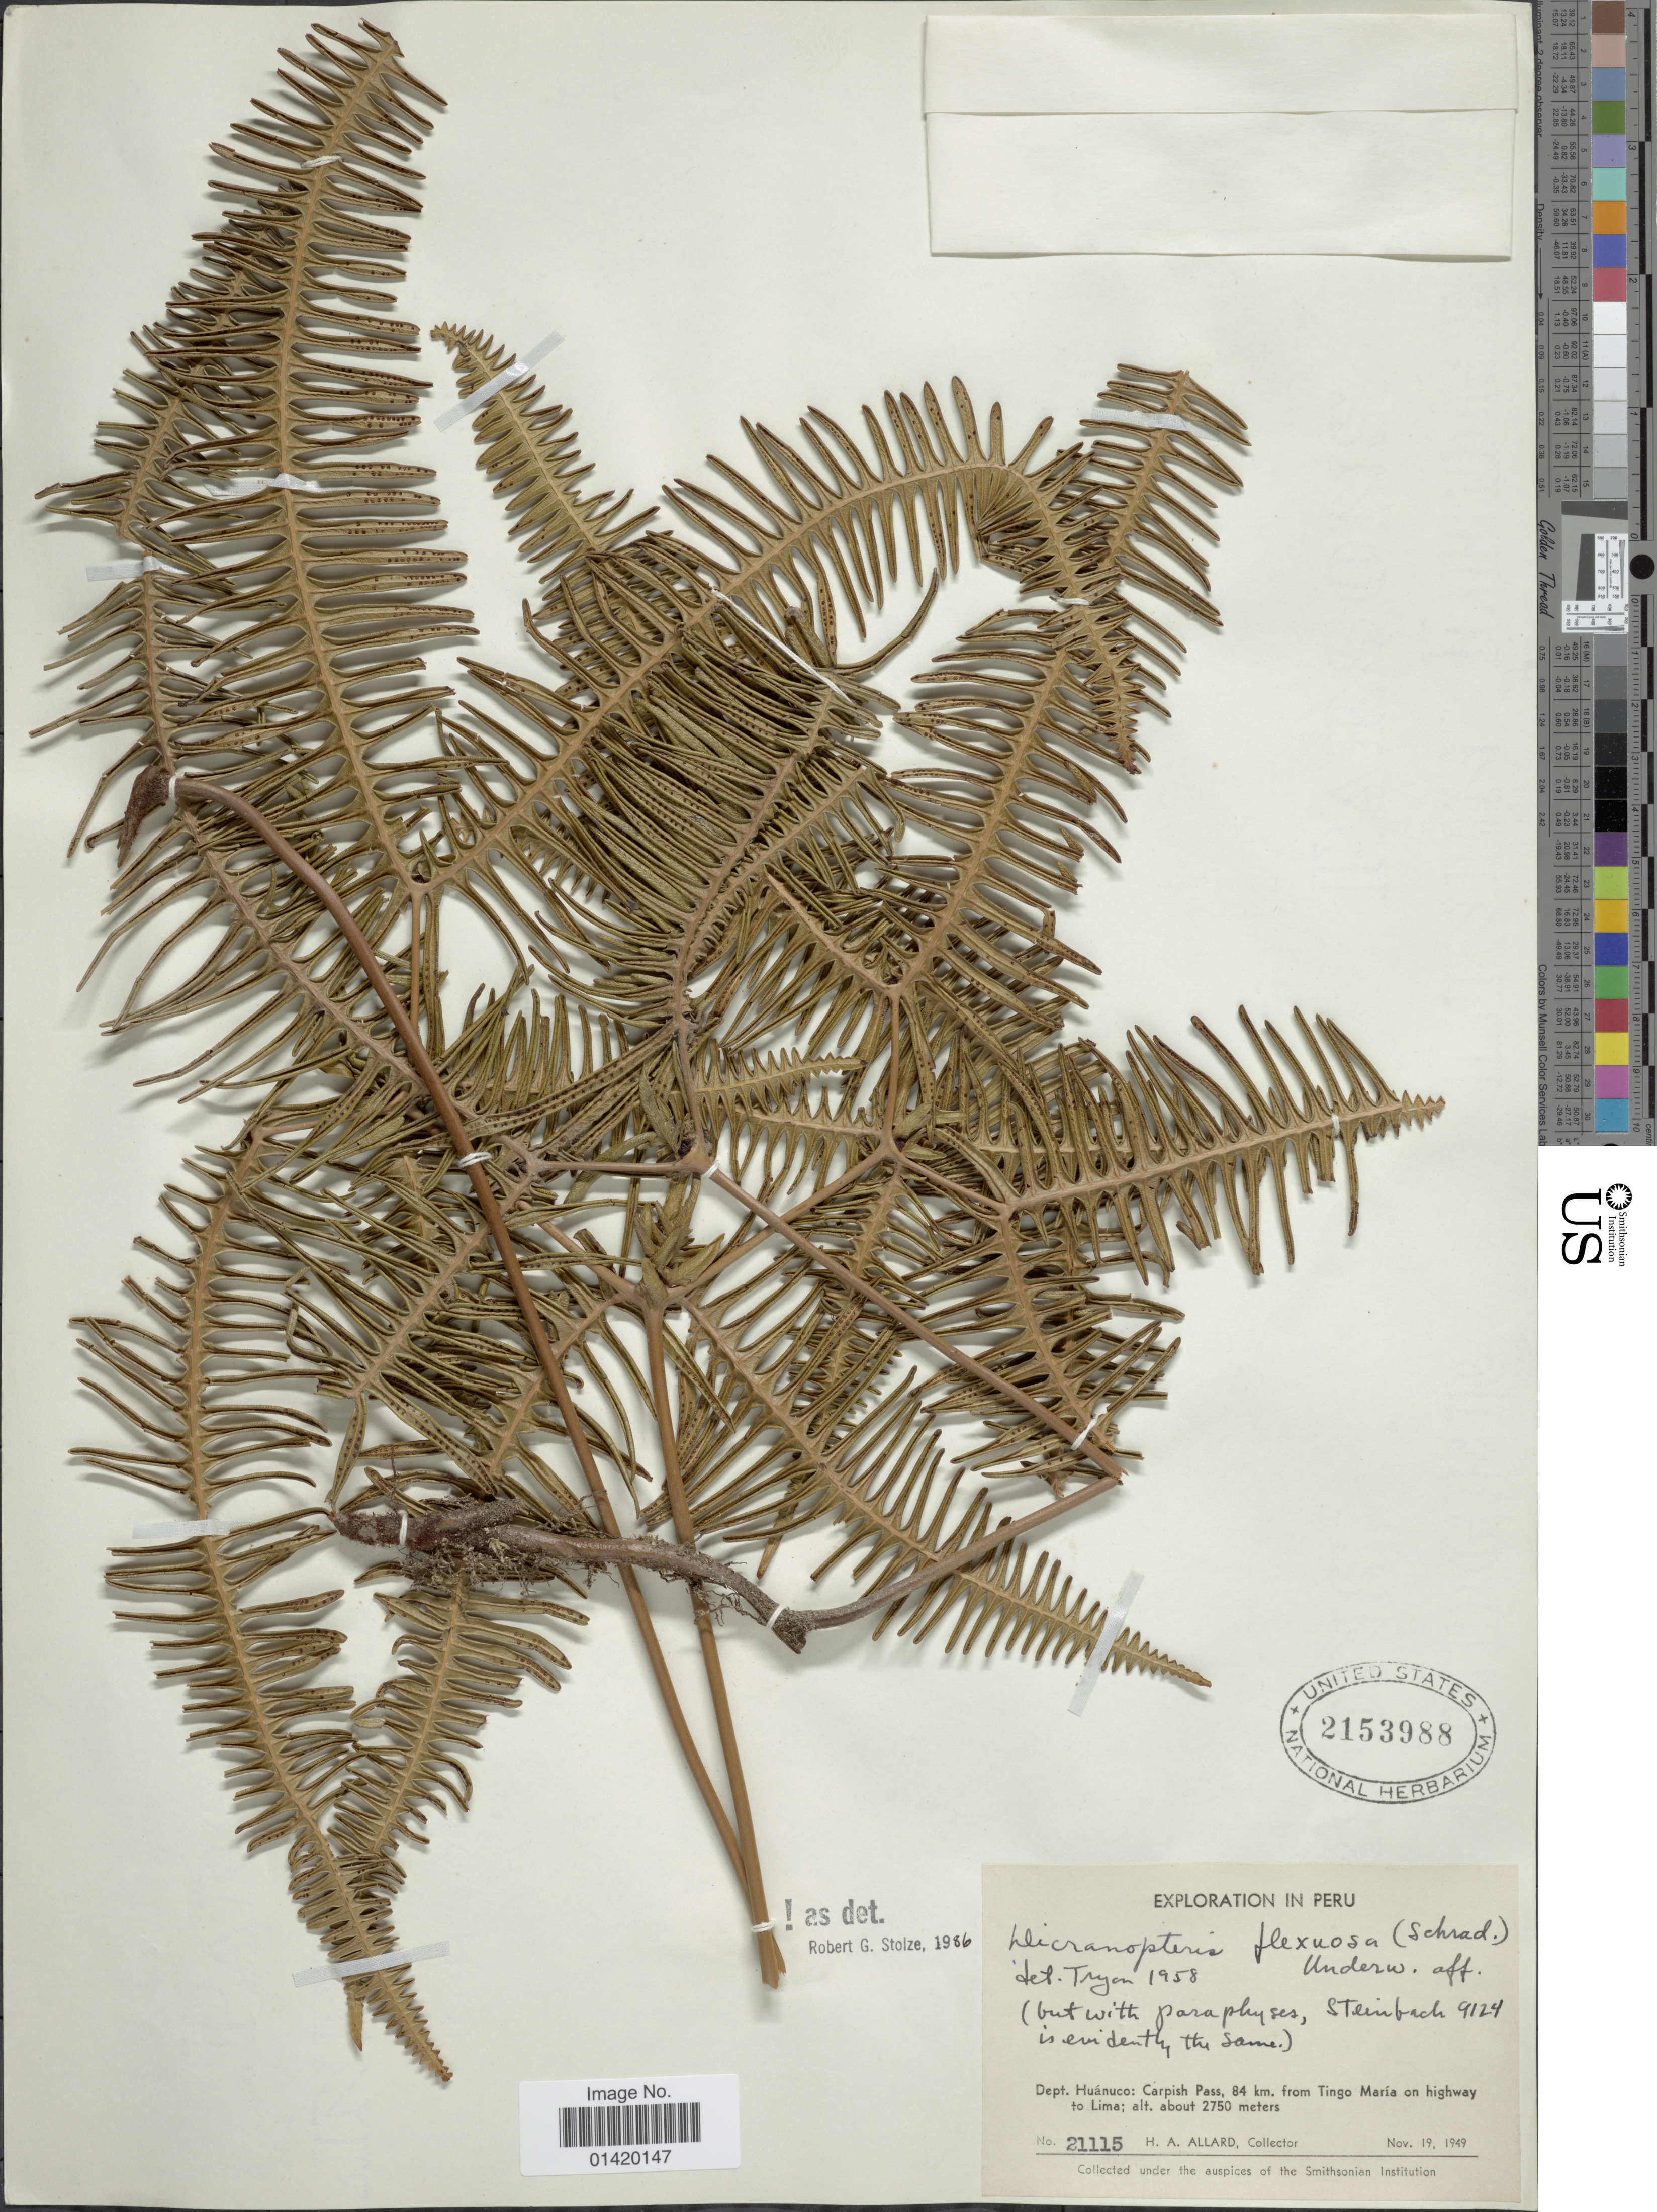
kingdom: Plantae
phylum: Tracheophyta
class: Polypodiopsida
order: Gleicheniales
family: Gleicheniaceae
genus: Dicranopteris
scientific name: Dicranopteris flexuosa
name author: (Schrad.) Underw.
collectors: H. A. Allard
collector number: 21115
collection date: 1949-11-19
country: Peru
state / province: Huánuco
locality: Dept. Huánuco: Carpish Pass, 84 km from Tingo María on highway to Lima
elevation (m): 2750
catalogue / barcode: US 2153988